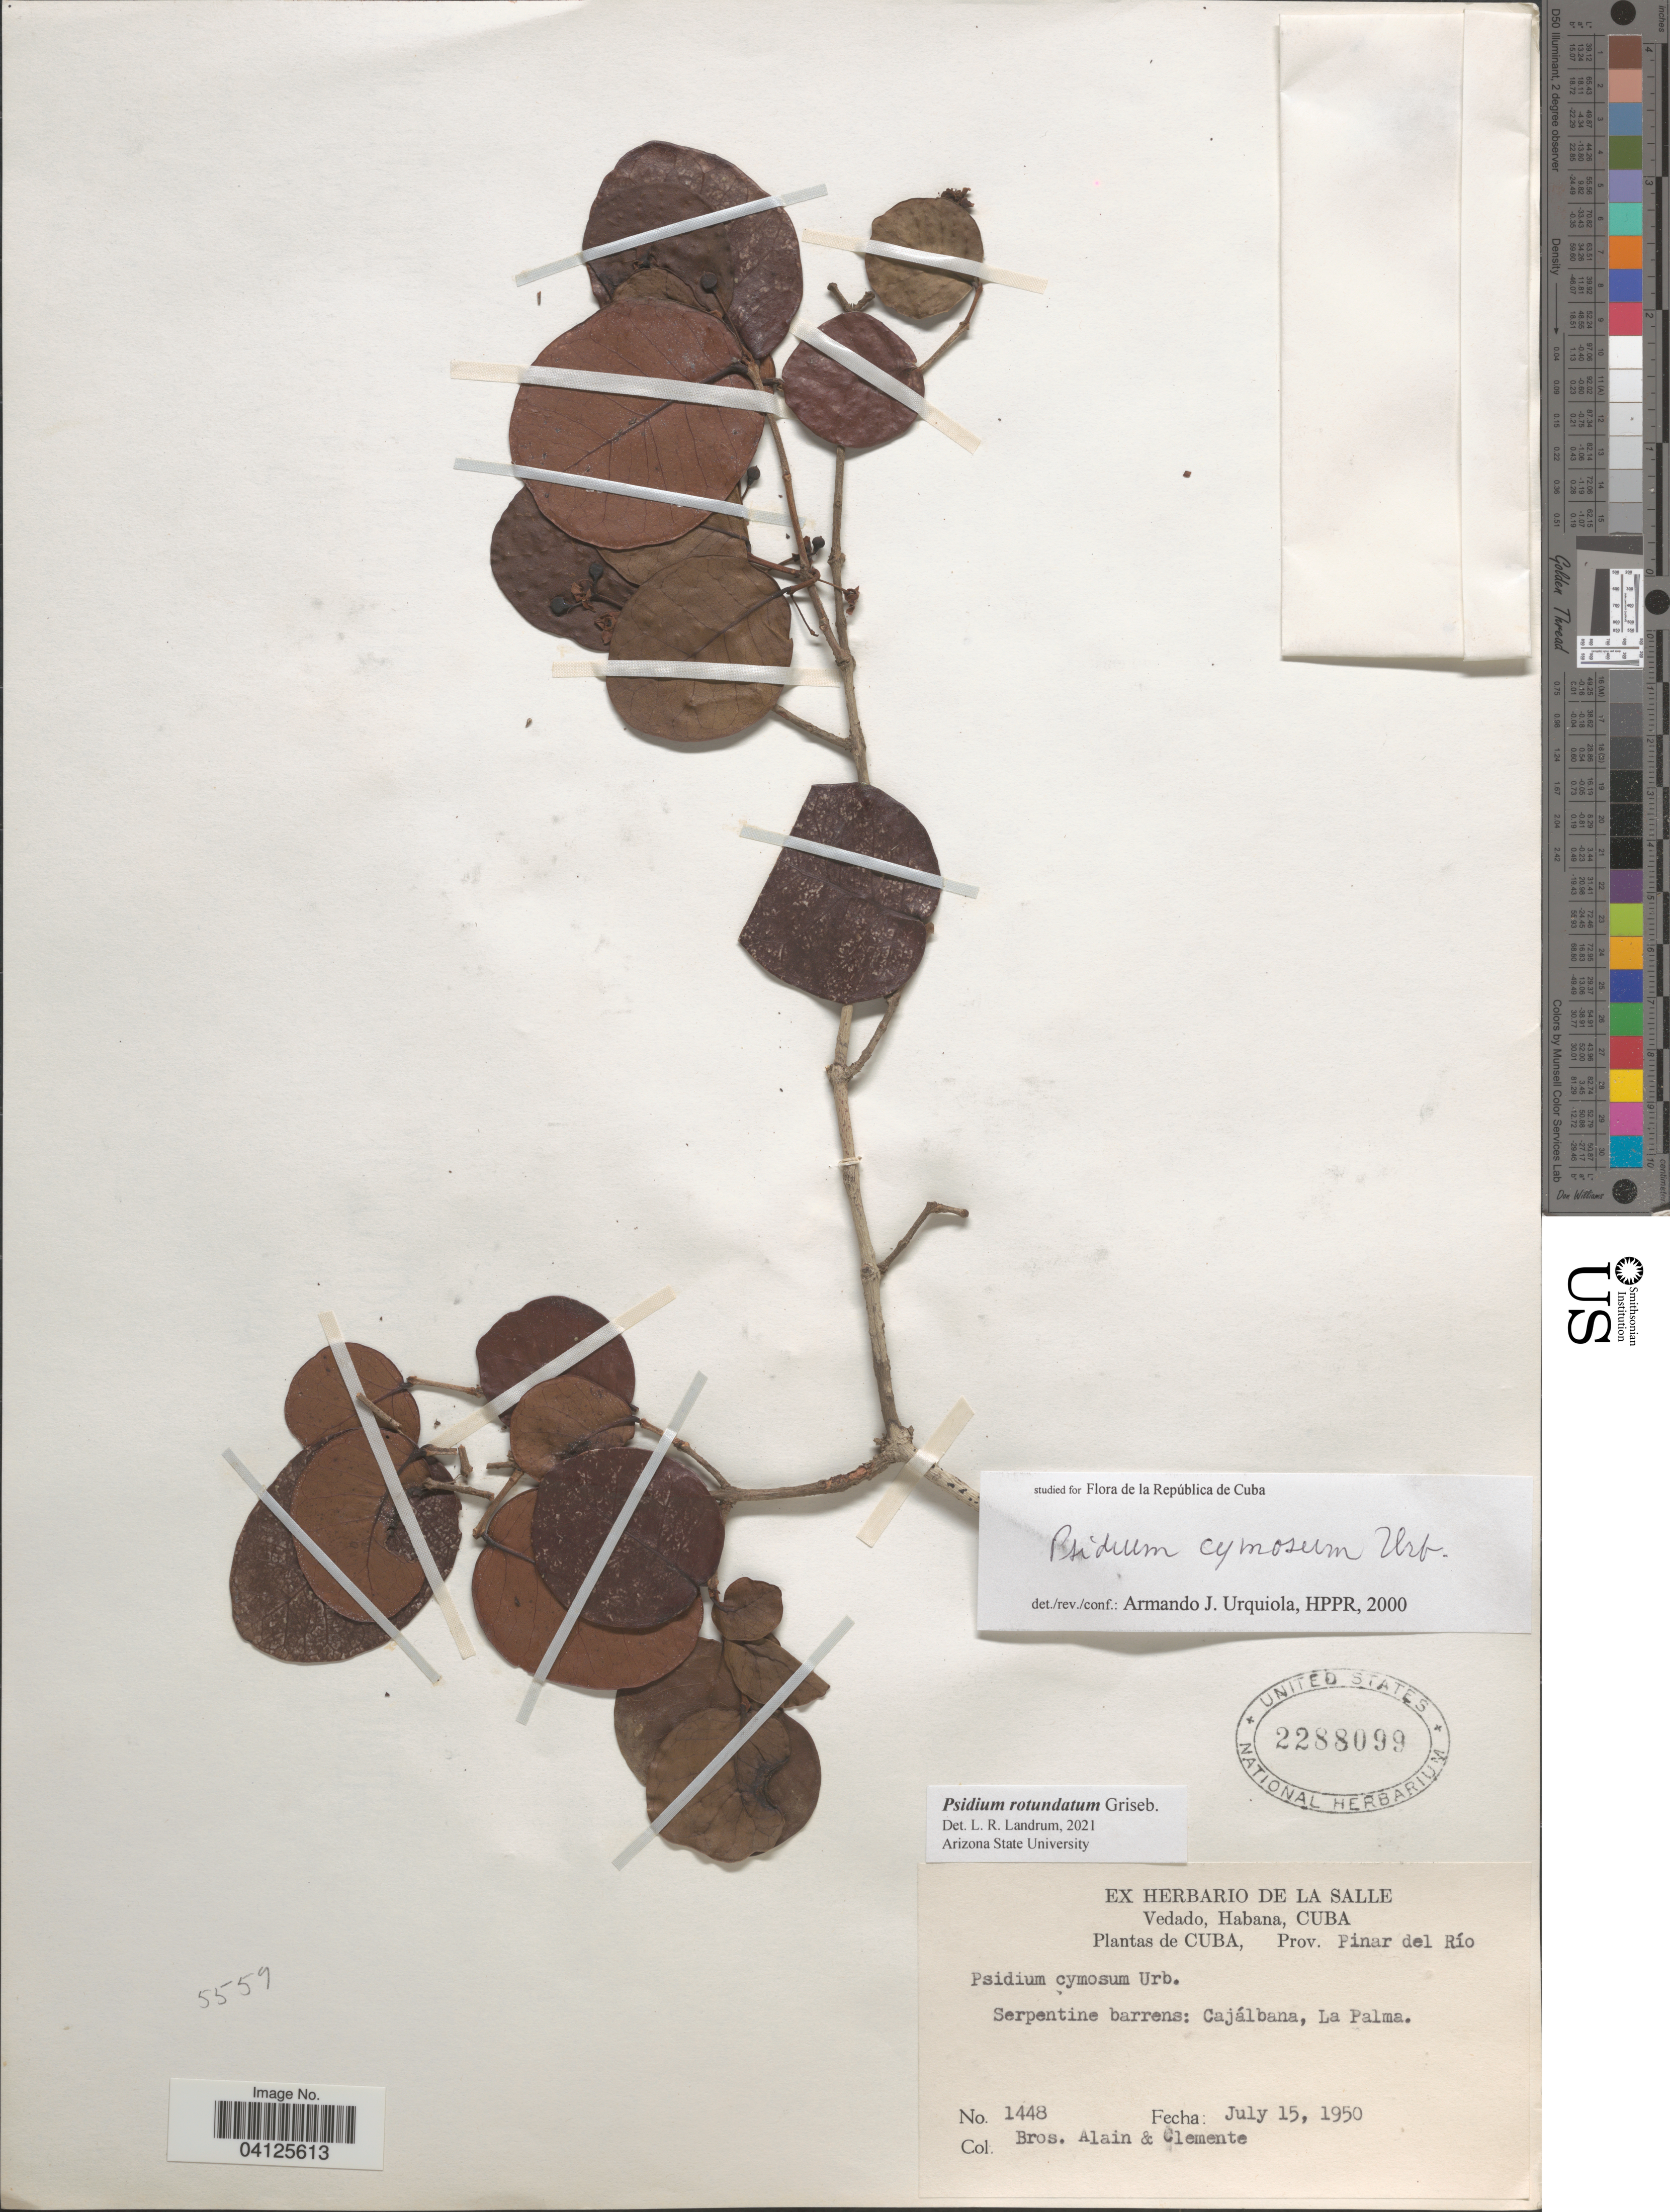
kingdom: Plantae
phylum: Tracheophyta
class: Magnoliopsida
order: Myrtales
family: Myrtaceae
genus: Psidium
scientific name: Psidium rotundatum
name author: Griseb.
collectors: Alain & -- Clemente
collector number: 1448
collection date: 1950-07-15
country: Cuba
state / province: Pinar del Río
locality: Cajálbana, La Palma.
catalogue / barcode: US 2288099